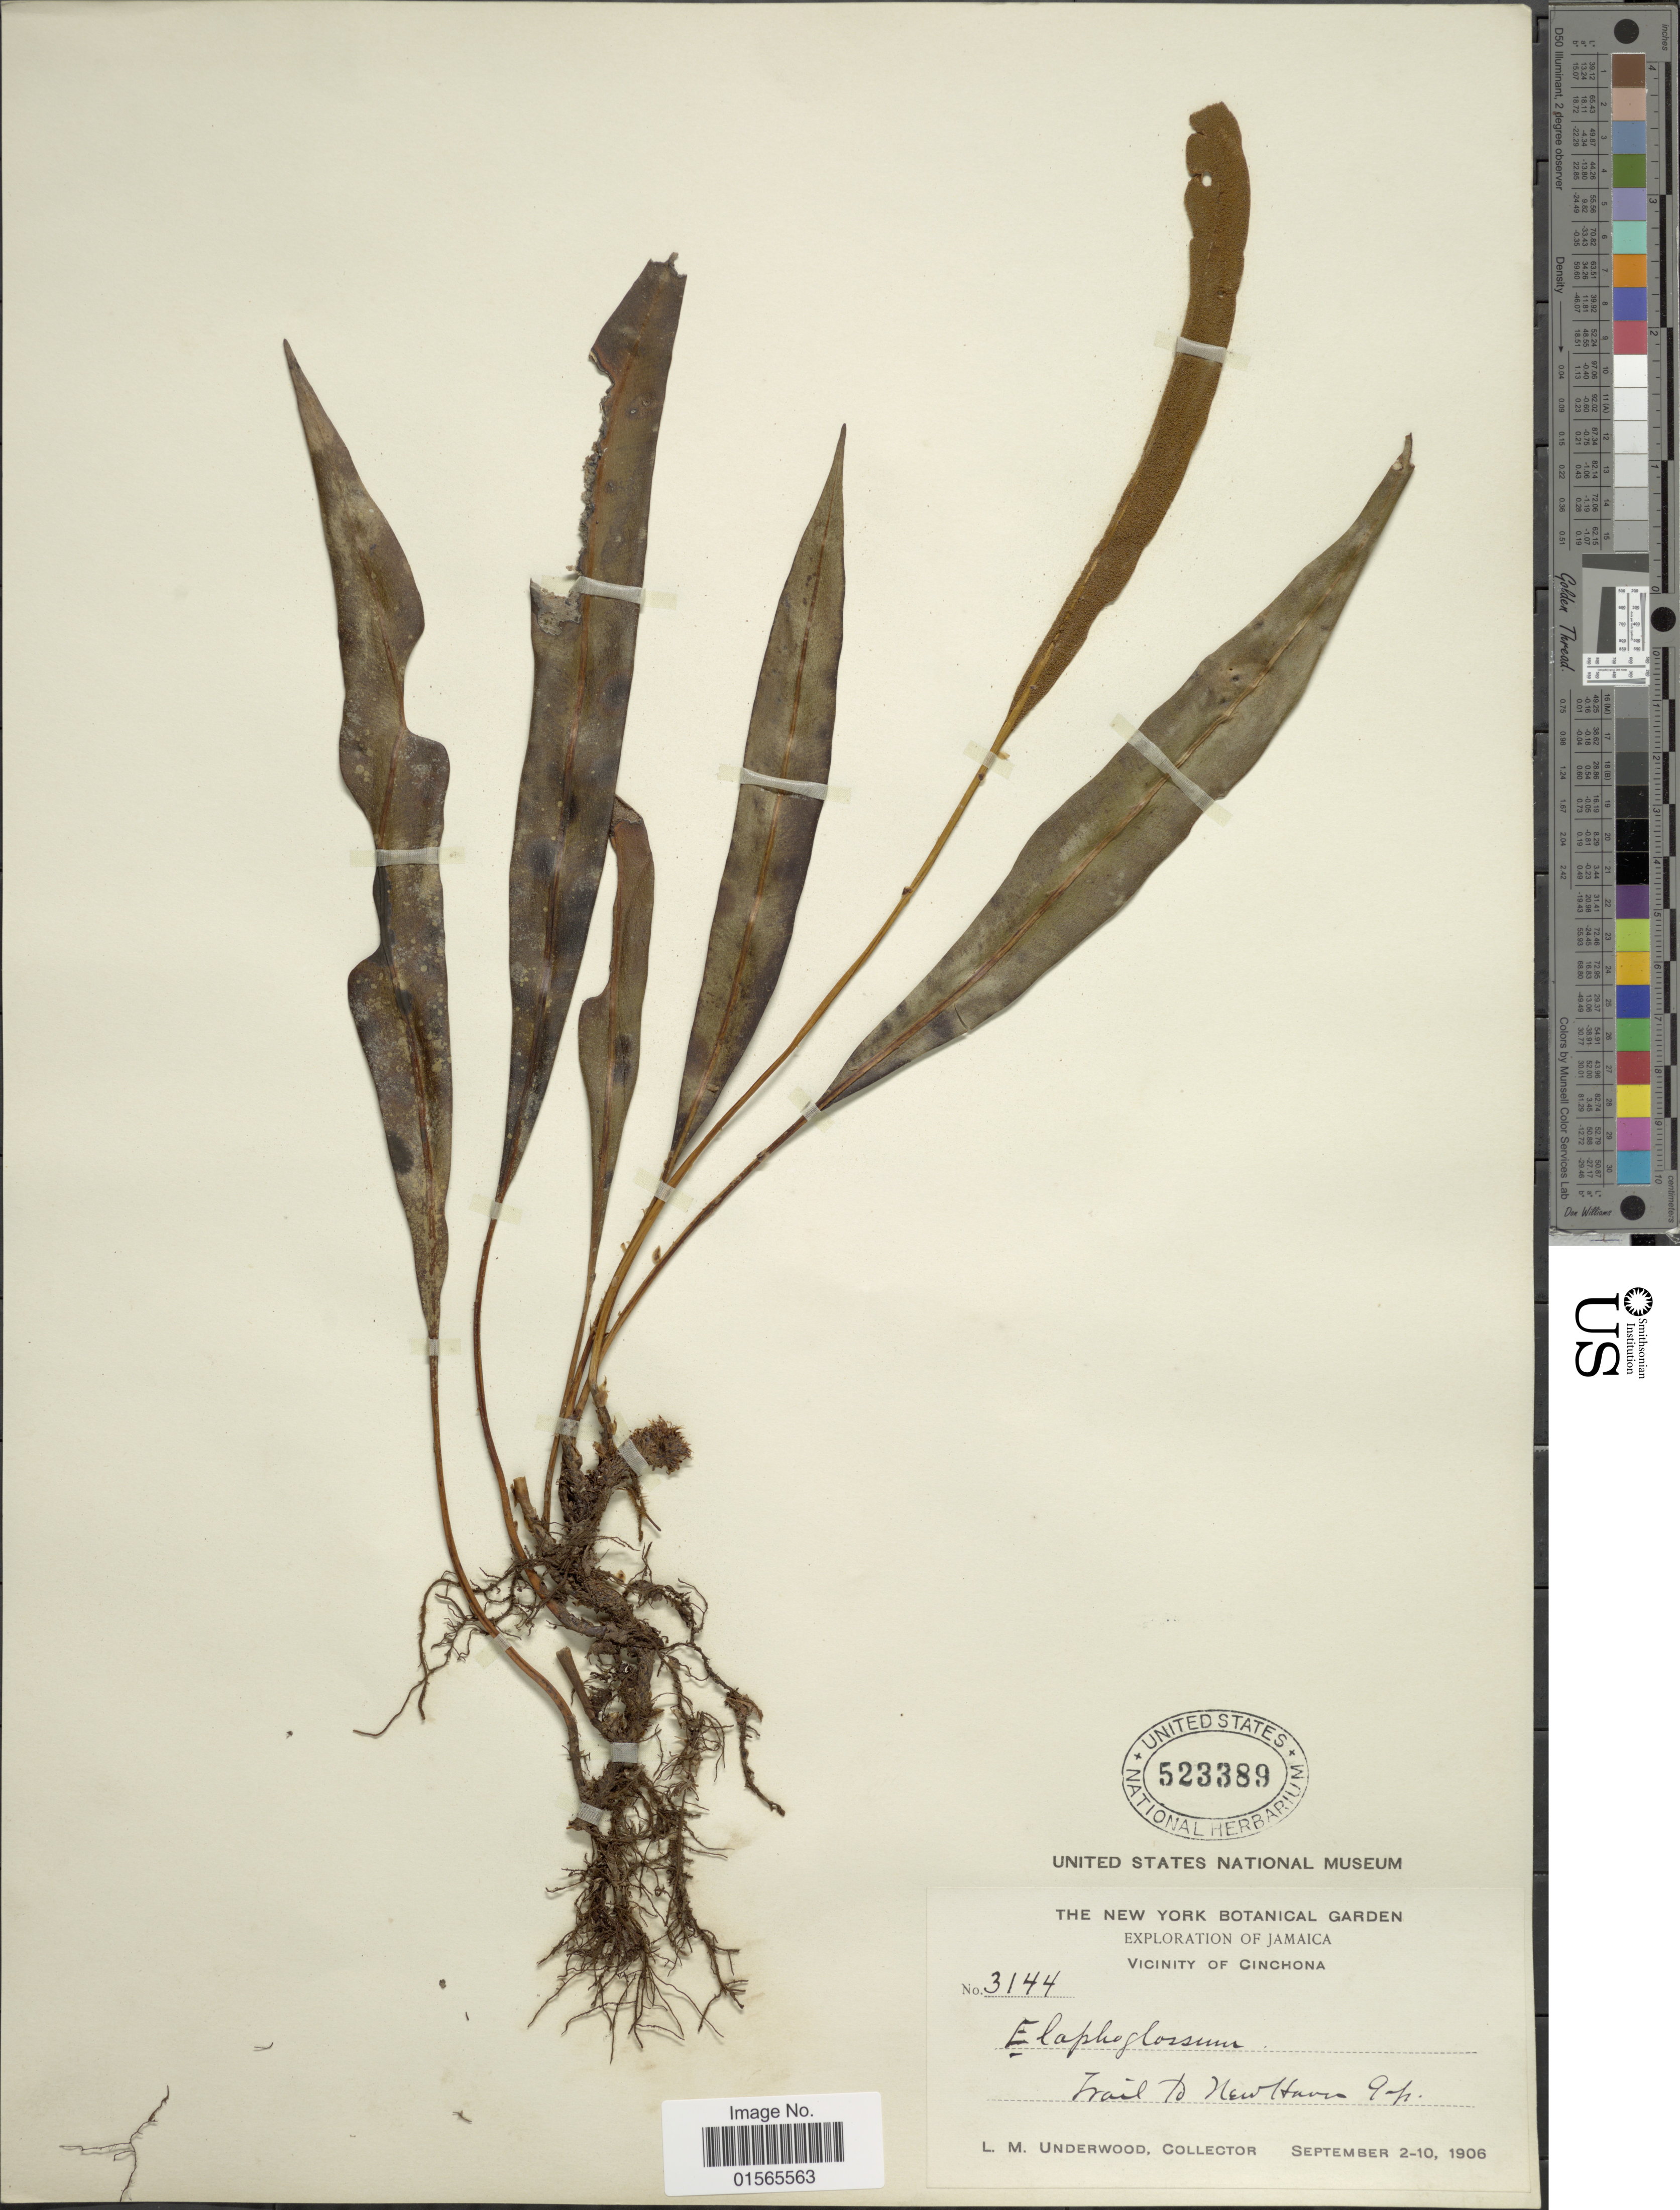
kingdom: Plantae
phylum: Tracheophyta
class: Polypodiopsida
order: Polypodiales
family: Dryopteridaceae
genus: Elaphoglossum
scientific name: Elaphoglossum inaequalifolium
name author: (Jenman) C. Chr.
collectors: L. M. Underwood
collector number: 3144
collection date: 1906-09-02/1906-09-10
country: Jamaica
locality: Vicinity of Cinchona, Trail to New Haven Gap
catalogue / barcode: US 523389